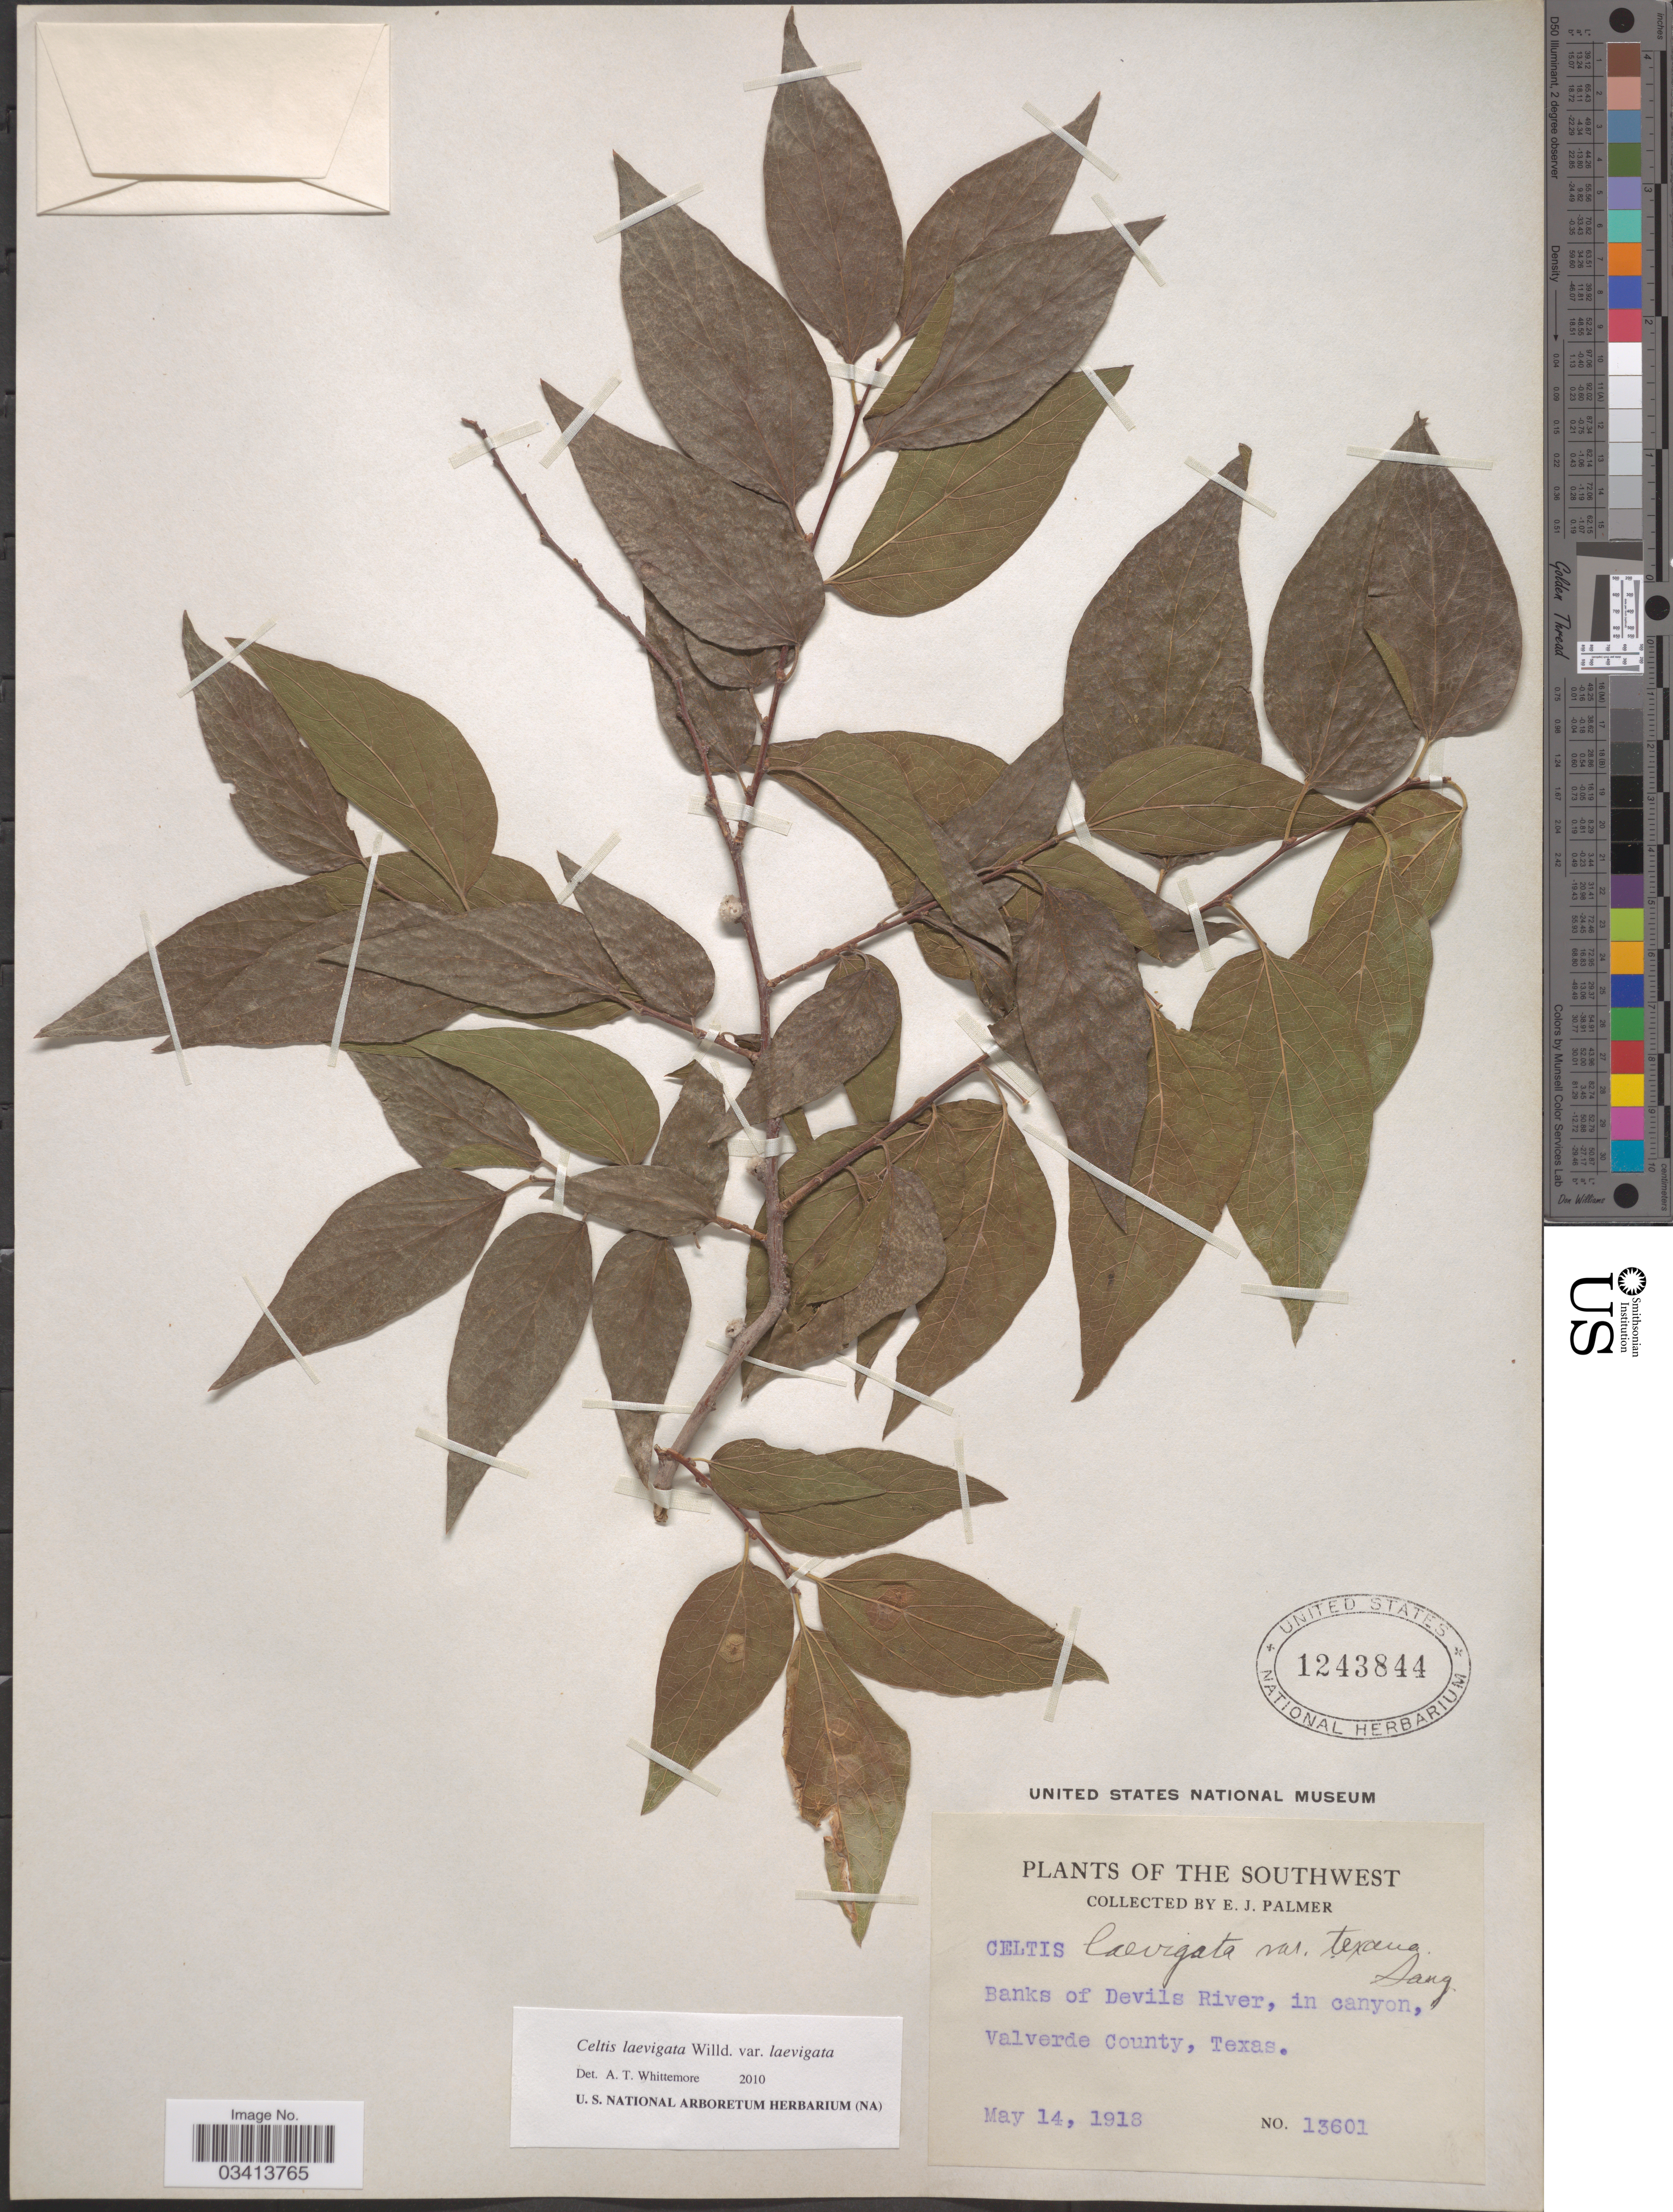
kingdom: Plantae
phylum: Tracheophyta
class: Magnoliopsida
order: Rosales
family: Cannabaceae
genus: Celtis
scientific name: Celtis laevigata var. texana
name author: Sarg.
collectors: E. J. Palmer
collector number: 13601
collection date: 1918-05-14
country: United States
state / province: Texas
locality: The Southwest. Banks of Devils River, in canyon, Valverde County.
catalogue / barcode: US 1243844